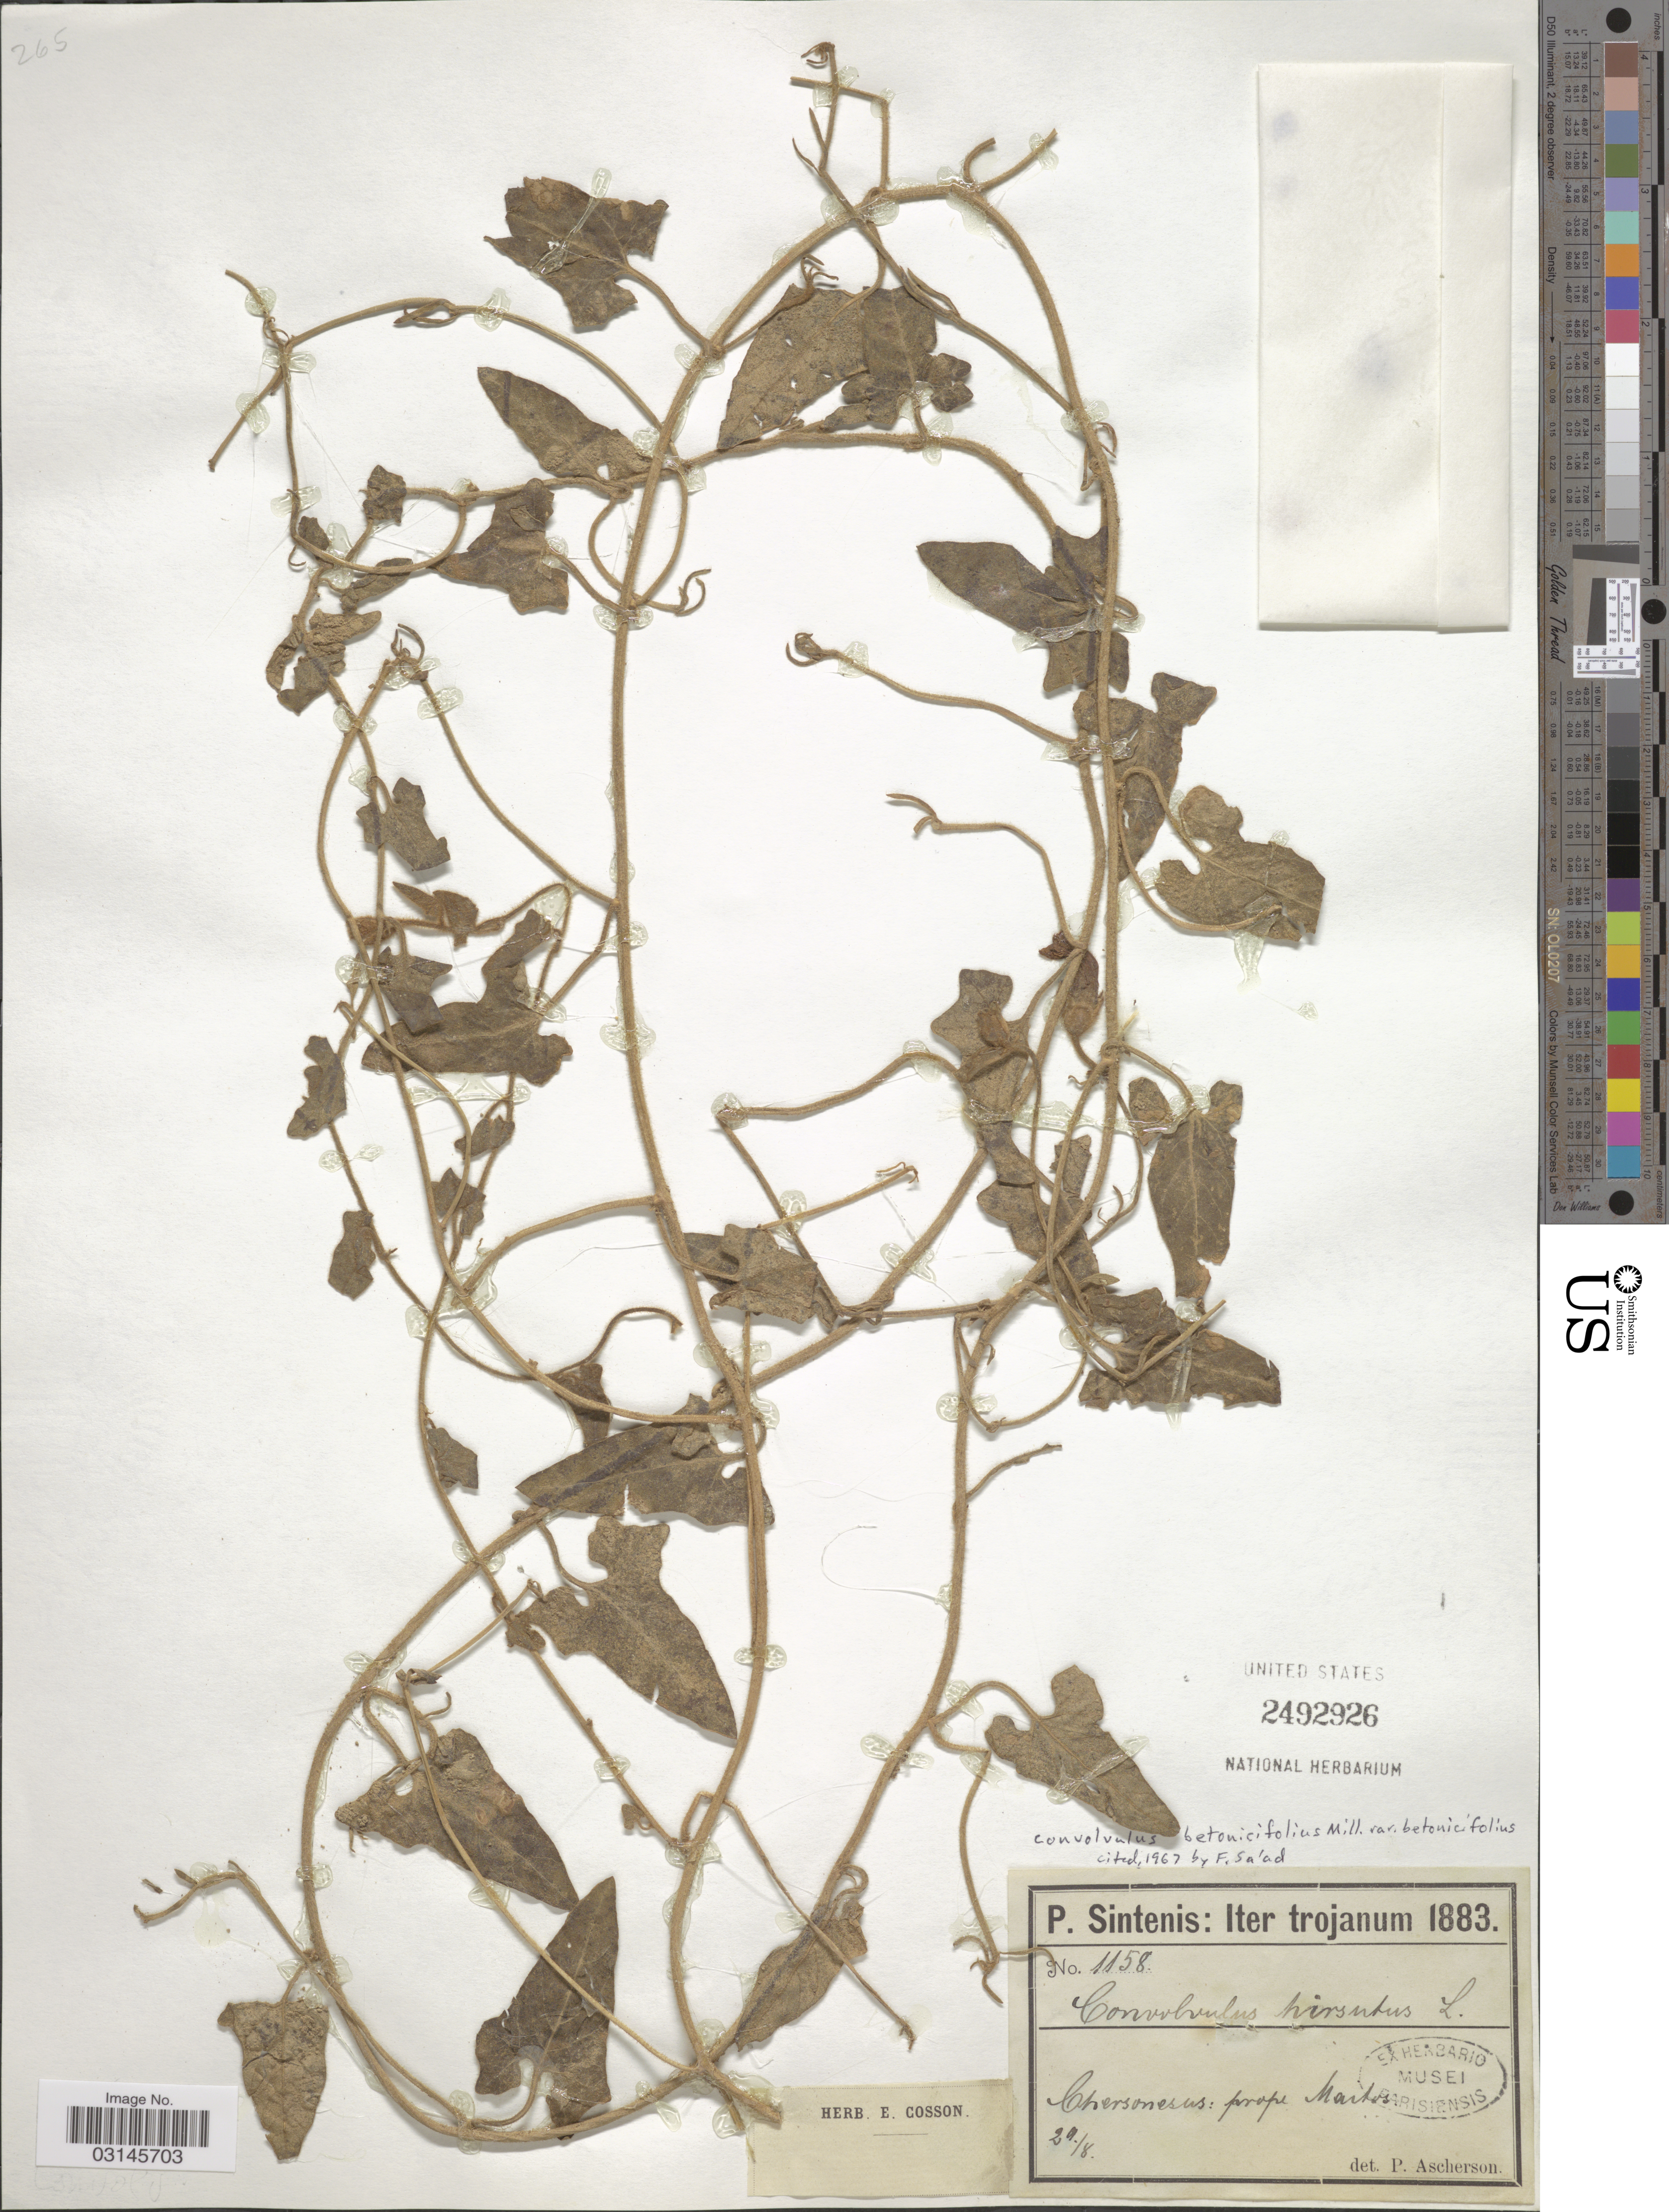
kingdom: Plantae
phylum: Tracheophyta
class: Magnoliopsida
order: Solanales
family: Convolvulaceae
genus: Convolvulus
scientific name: Convolvulus betonicifolius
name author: Mill.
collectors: P. Sintenis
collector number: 1158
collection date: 1883-08-29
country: Turkey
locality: Iter trojanum. Ctiersonesus: prope Maitos.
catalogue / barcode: US 2492926